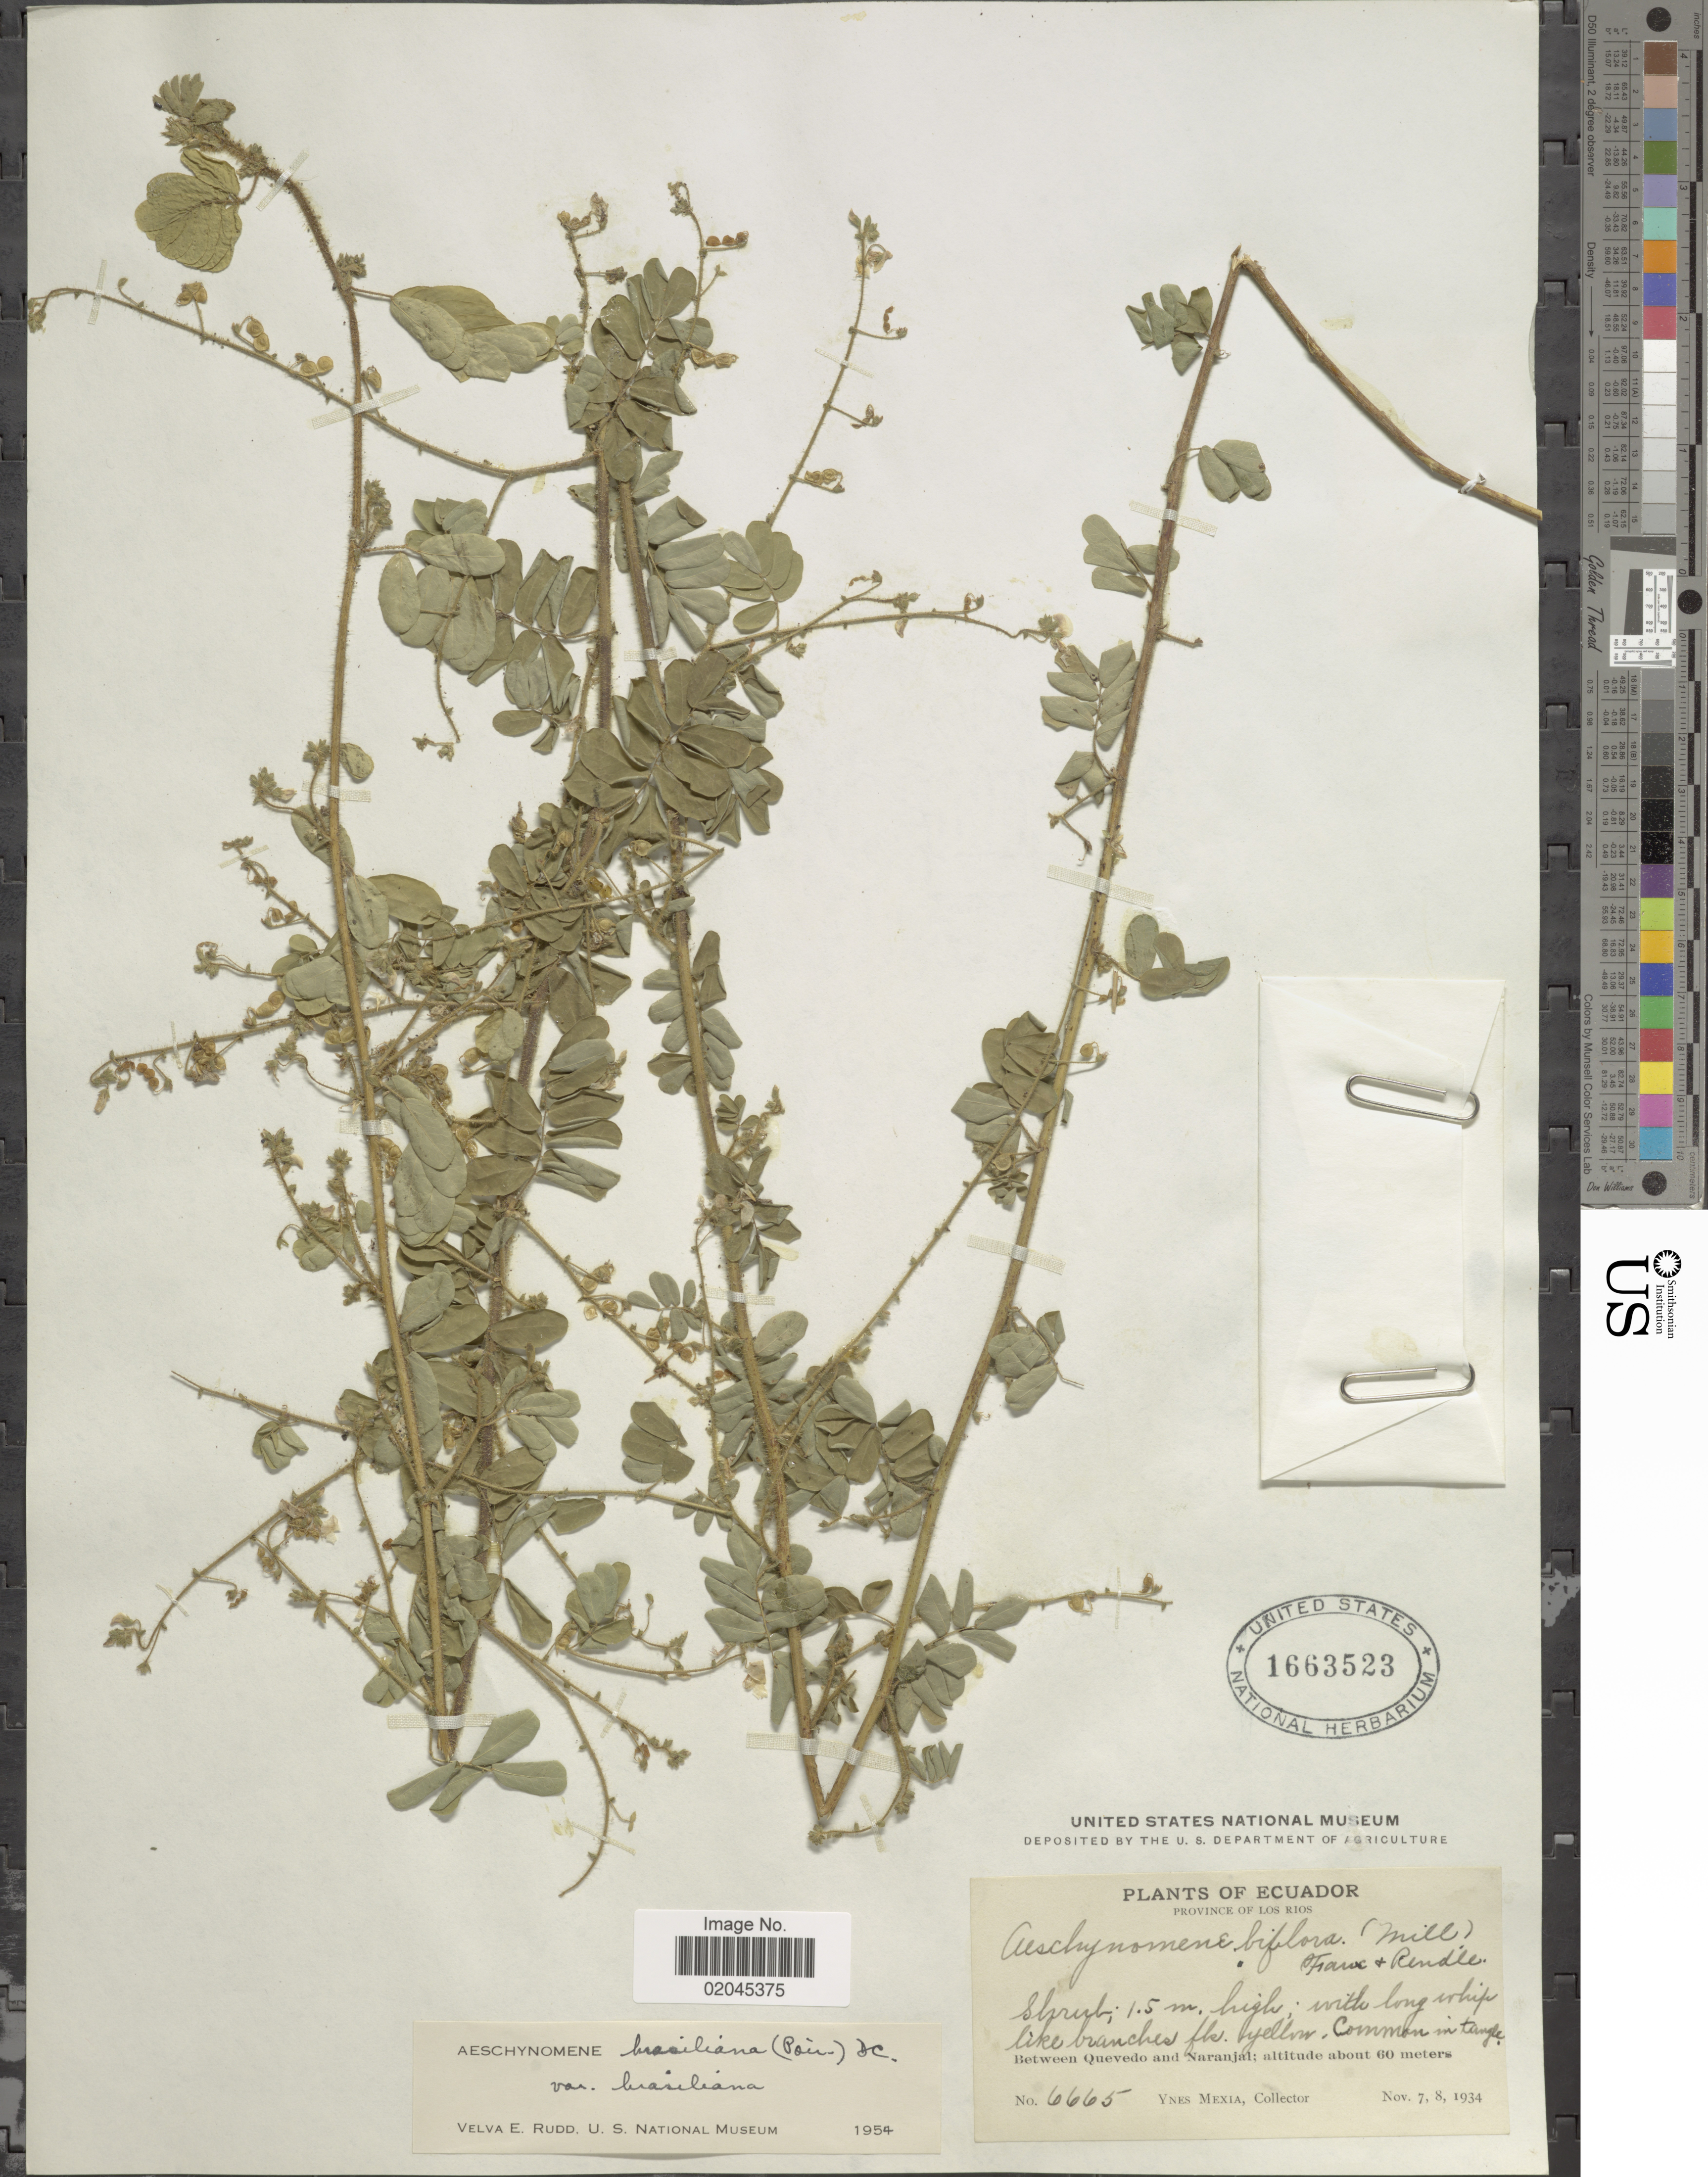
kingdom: Plantae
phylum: Tracheophyta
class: Magnoliopsida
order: Fabales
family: Fabaceae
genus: Aeschynomene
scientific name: Aeschynomene brasiliana var. brasiliana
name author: (Poir.) DC.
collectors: Y. Mexia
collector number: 6665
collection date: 1934-11-07/1934-11-08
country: Ecuador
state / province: Los Ríos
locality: Province of Los Rios, Between Quevedo and Naranjal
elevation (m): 60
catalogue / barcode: US 1663523